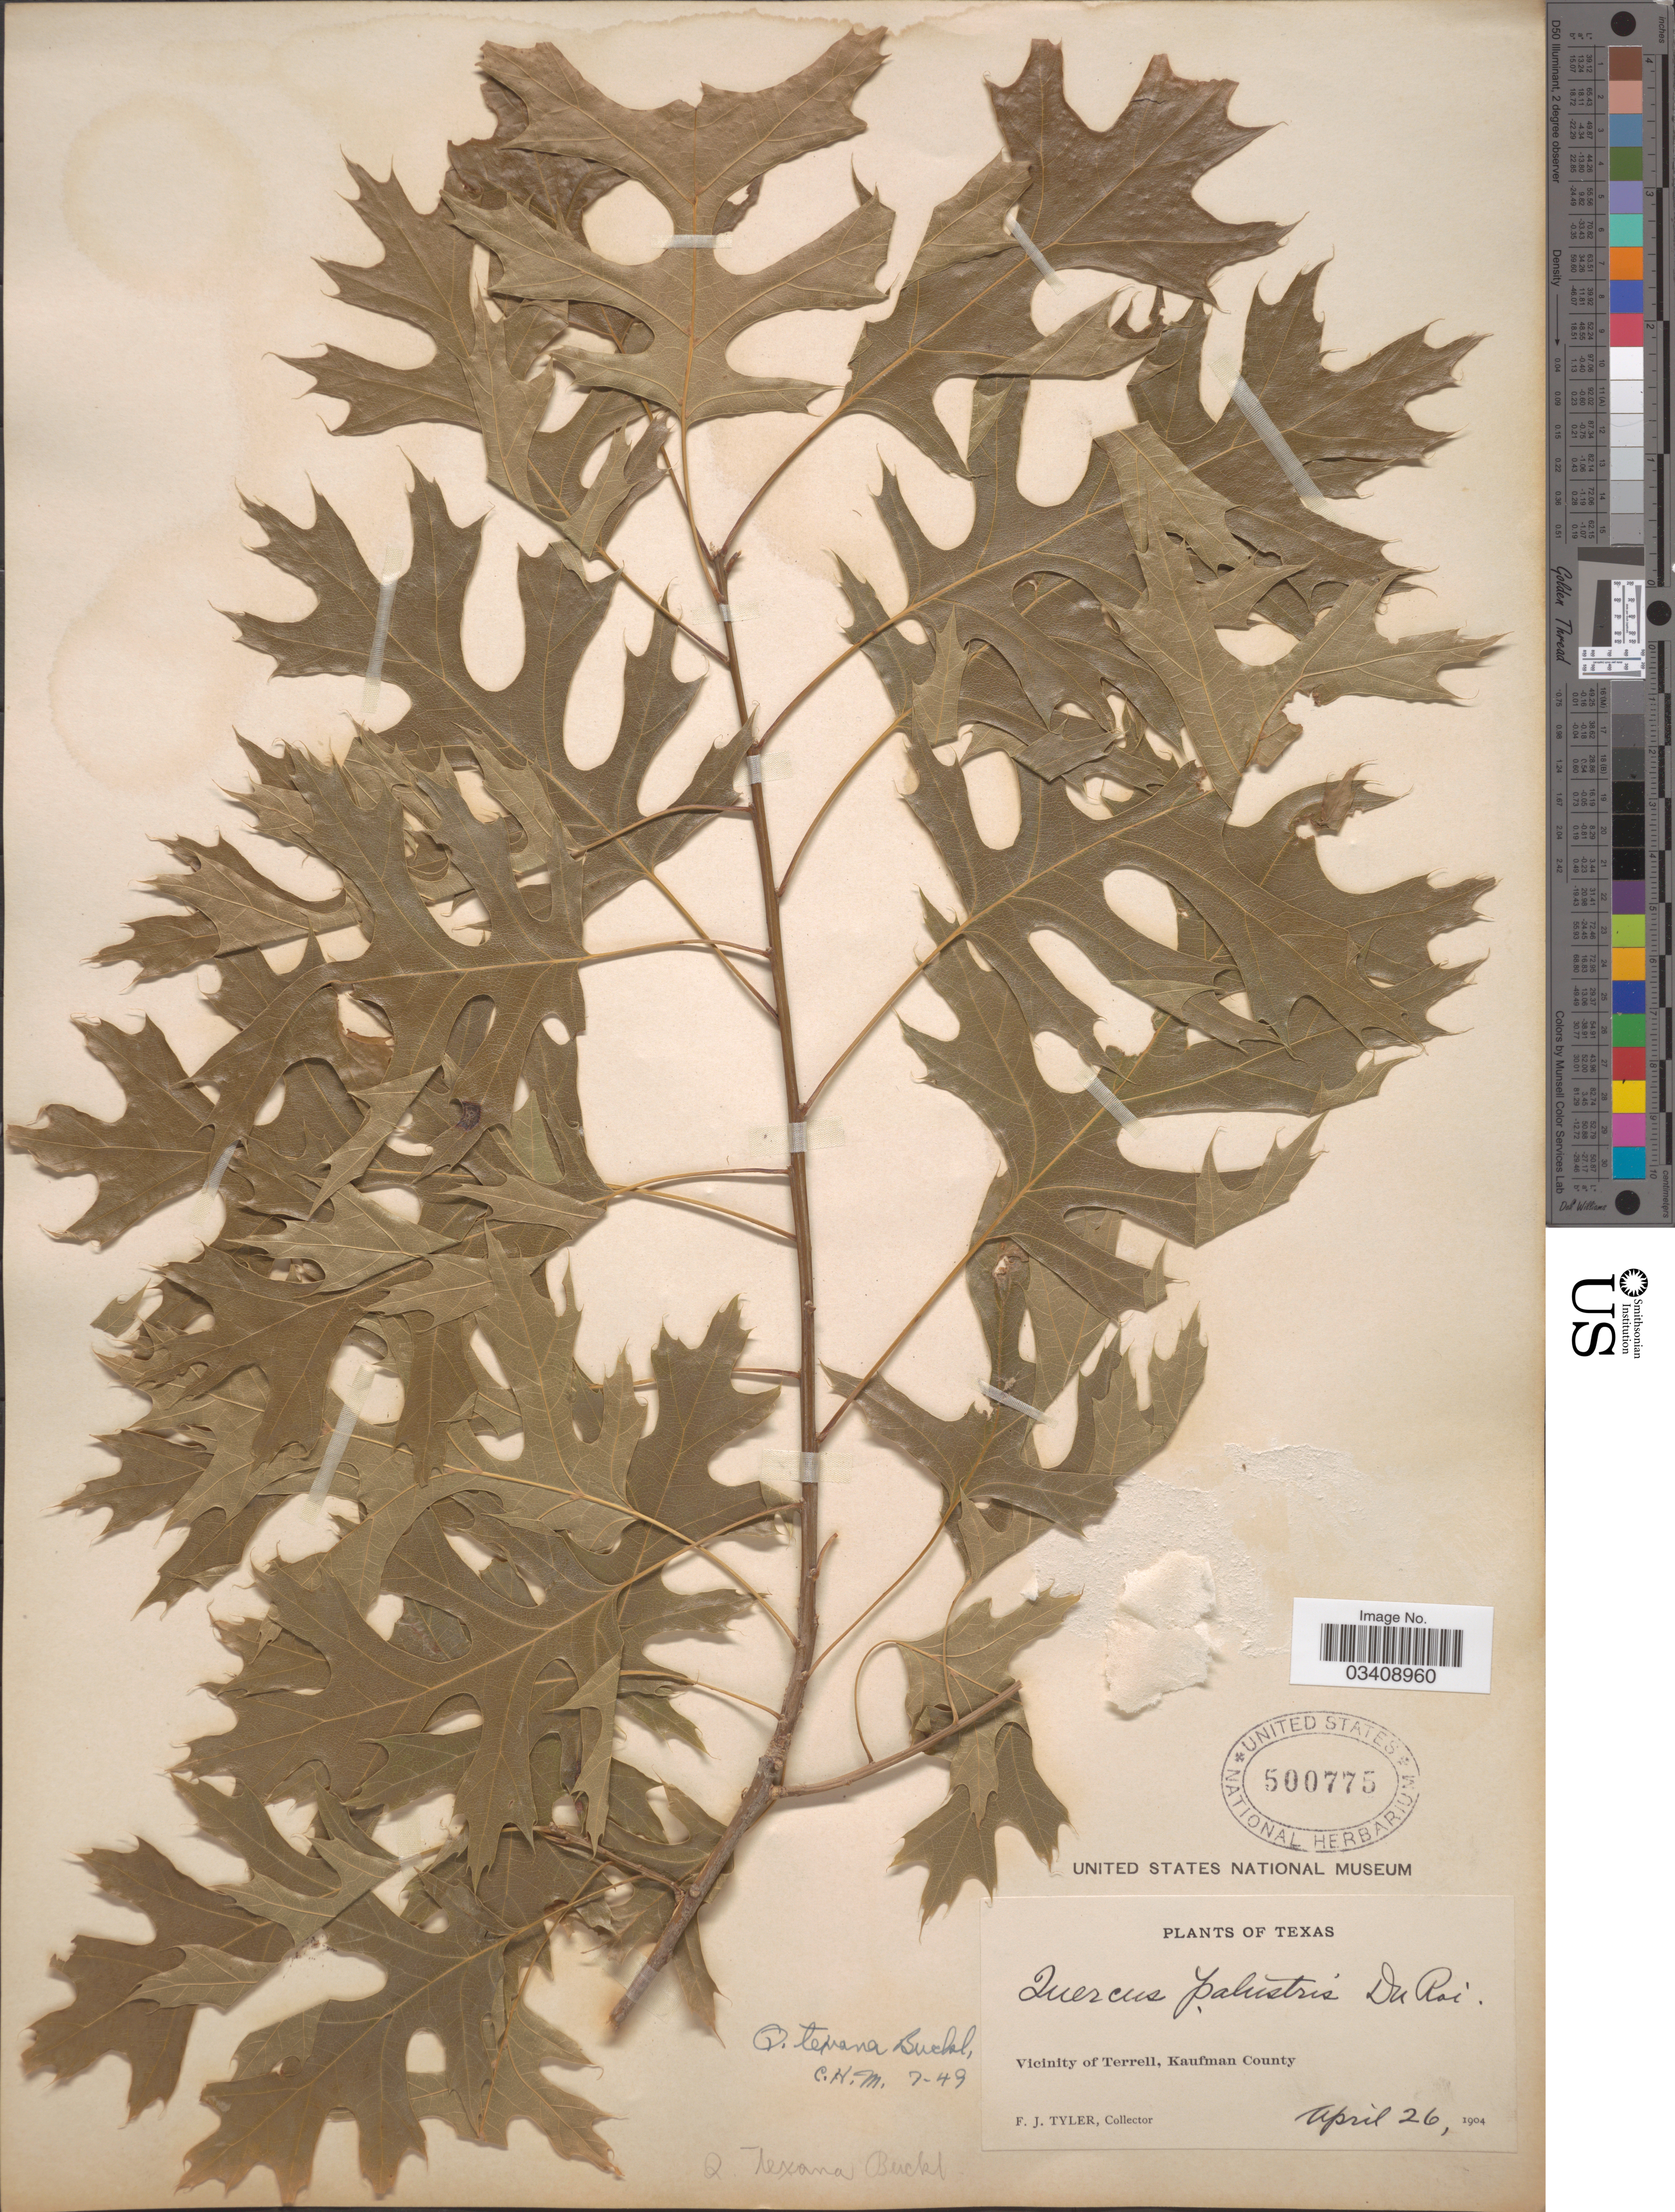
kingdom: Plantae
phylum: Tracheophyta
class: Magnoliopsida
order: Fagales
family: Fagaceae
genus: Quercus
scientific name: Quercus texana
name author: Buckley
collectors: F. Tyler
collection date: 1904-04-26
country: United States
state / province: Texas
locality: Vicinity of Terrell, Kaufman County.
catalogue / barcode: US 500775